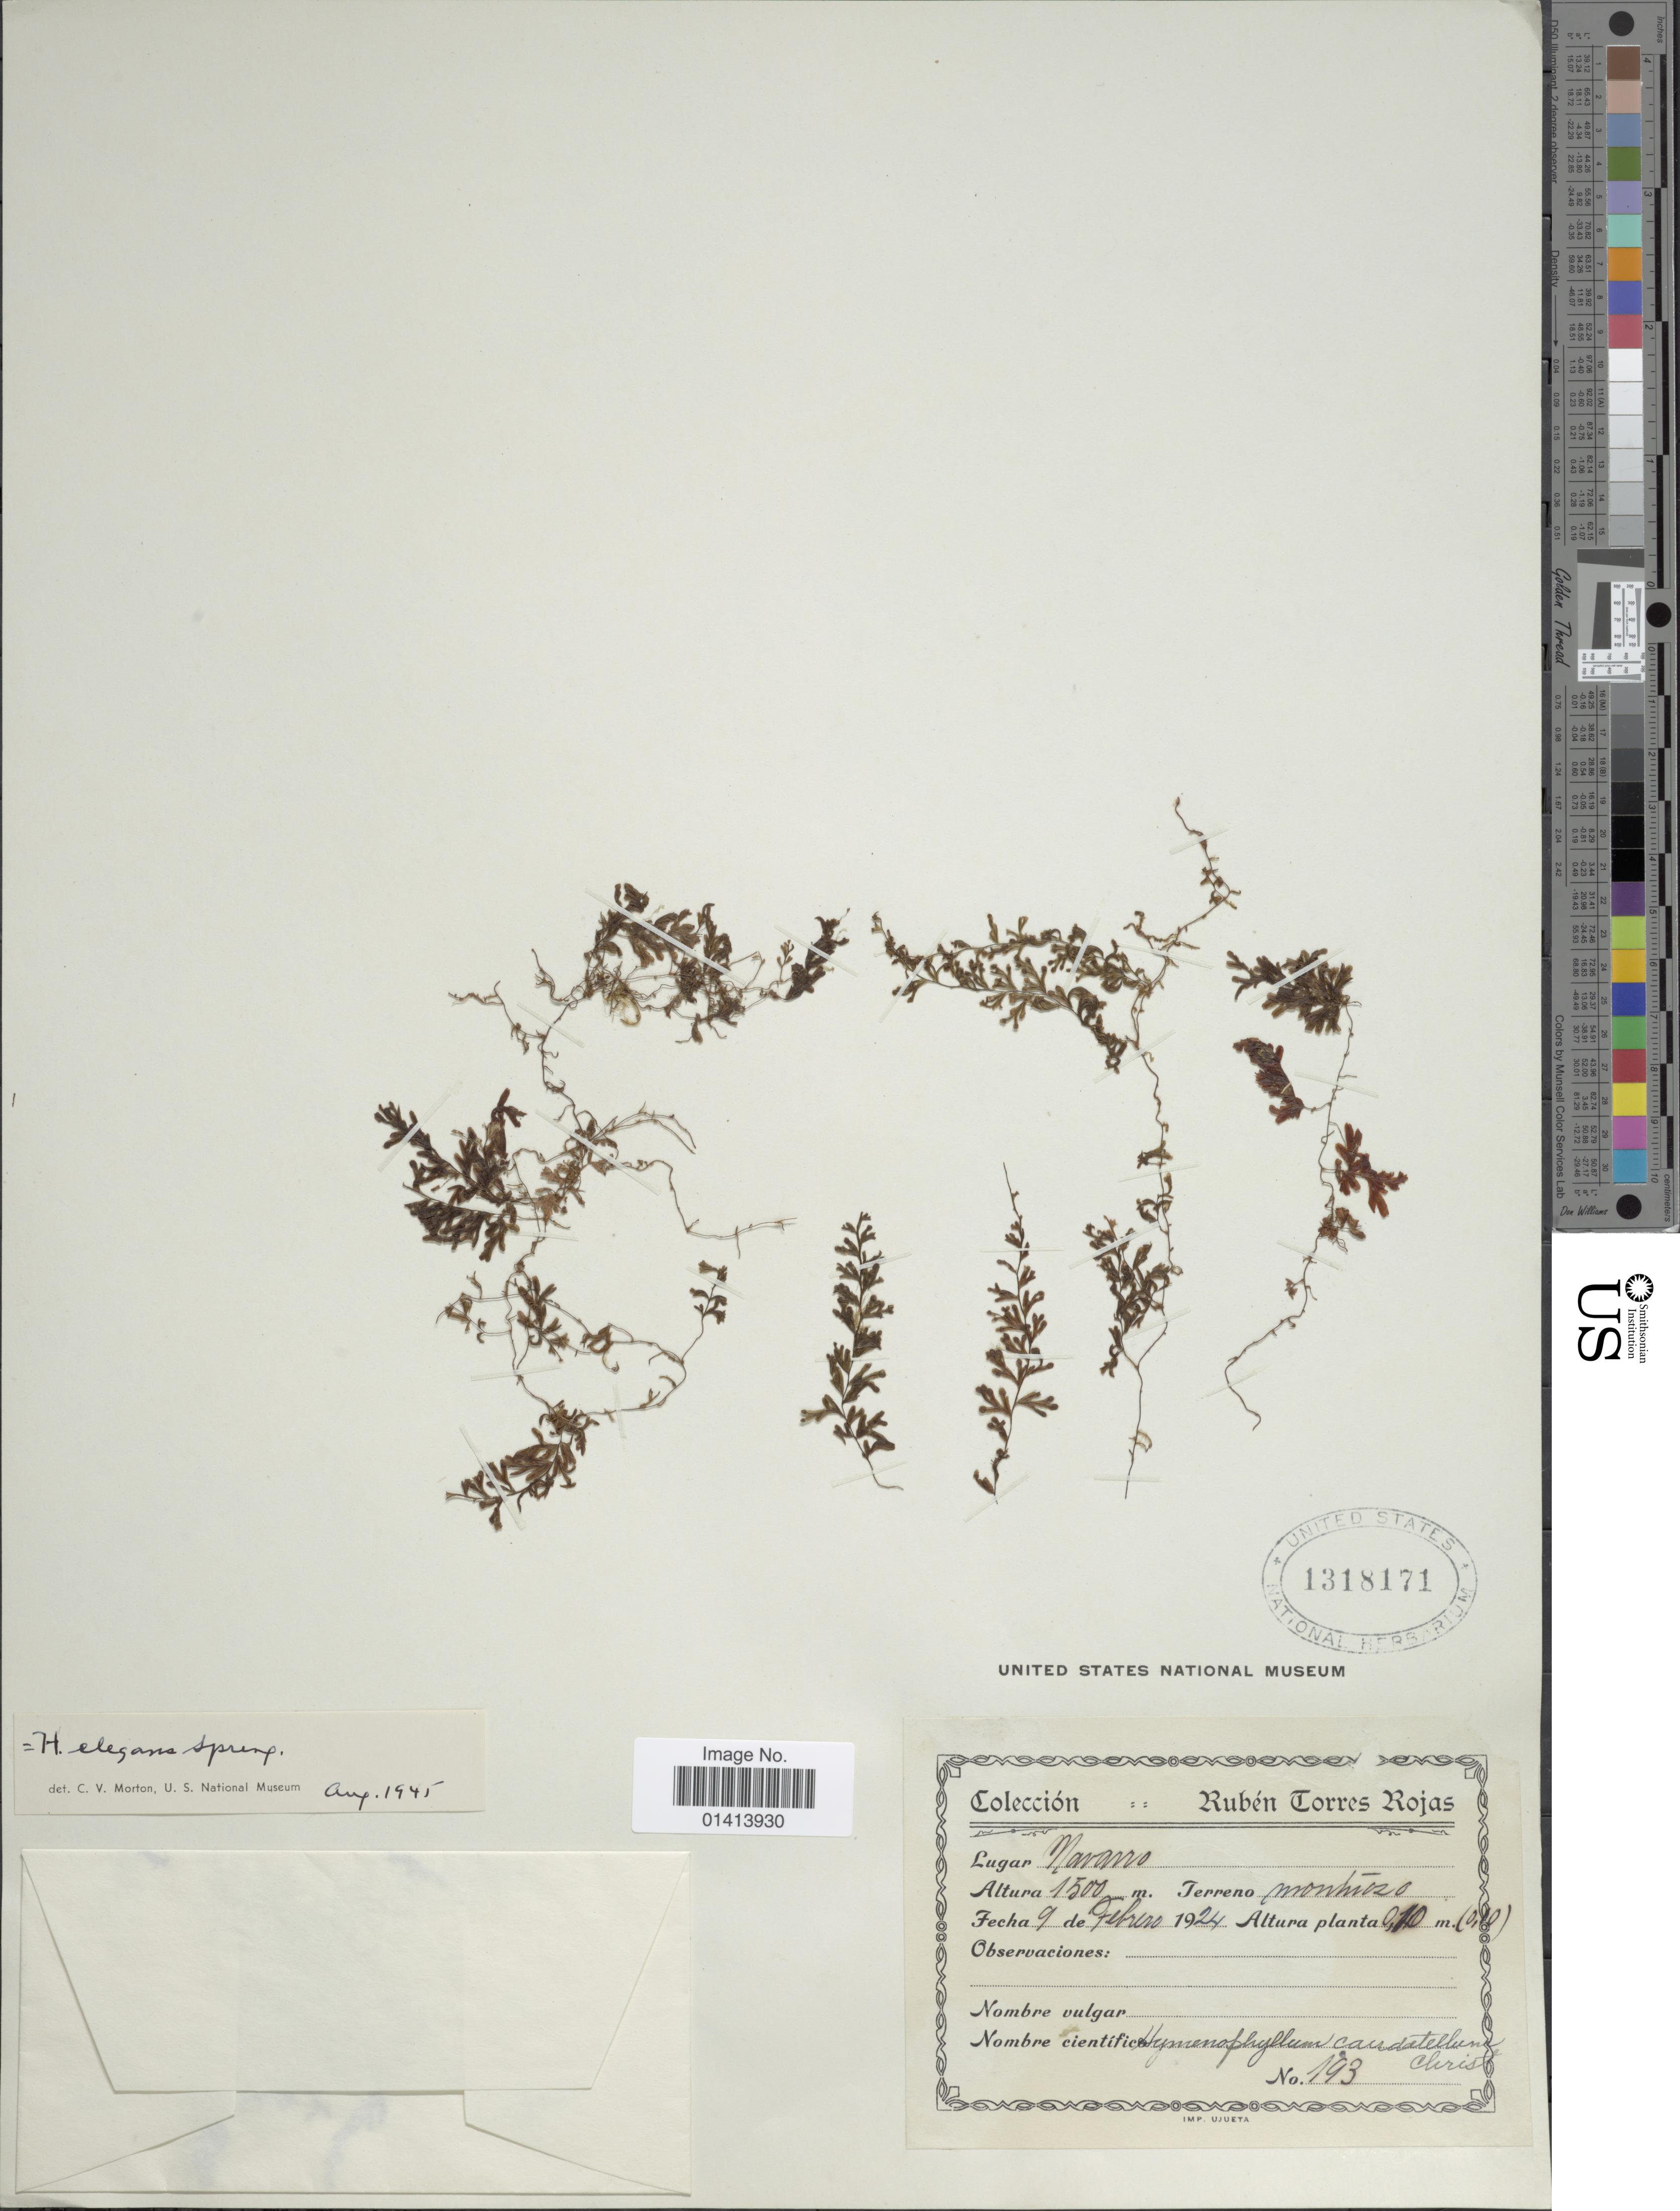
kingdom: Plantae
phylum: Tracheophyta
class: Polypodiopsida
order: Hymenophyllales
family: Hymenophyllaceae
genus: Hymenophyllum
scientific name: Hymenophyllum elegans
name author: Spreng.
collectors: R. Torres Rojas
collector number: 193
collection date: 1924-02-09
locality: Navarro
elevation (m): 1500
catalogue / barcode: US 1318171